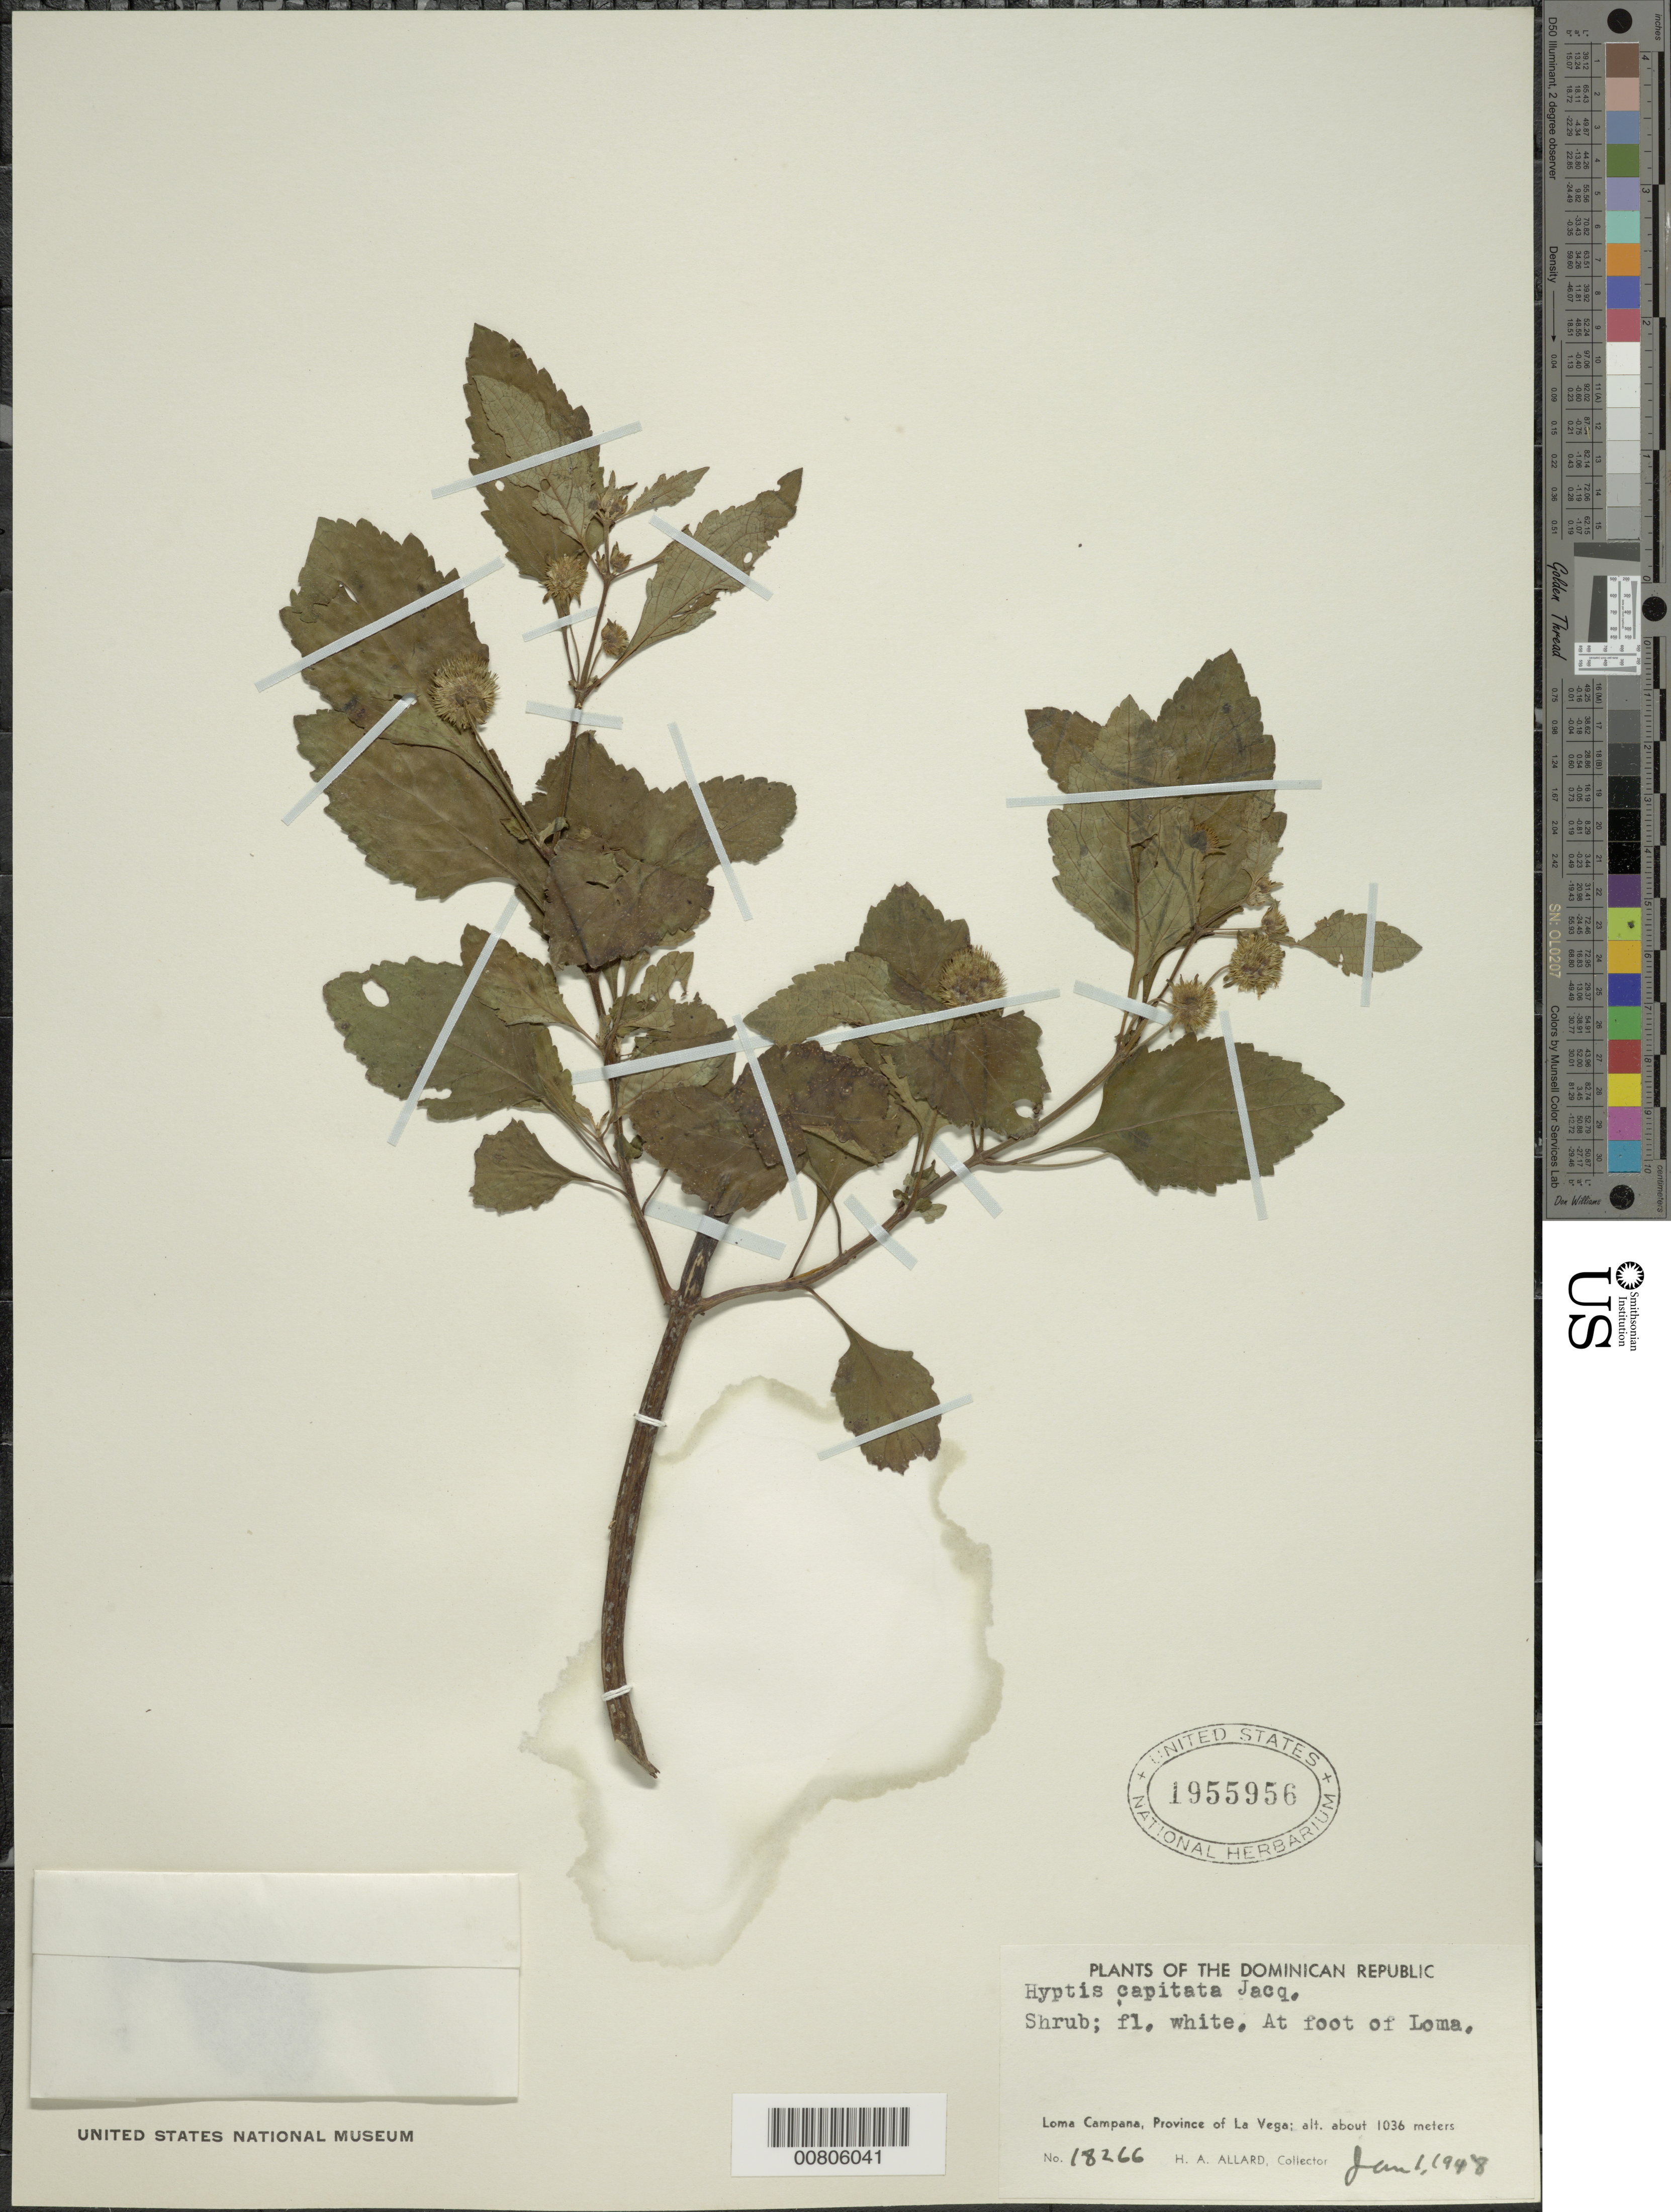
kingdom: Plantae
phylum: Tracheophyta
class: Magnoliopsida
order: Lamiales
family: Lamiaceae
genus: Hyptis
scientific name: Hyptis capitata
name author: Jacq.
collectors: H. A. Allard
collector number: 18266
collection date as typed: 01 Jan 1948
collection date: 1948-01-01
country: Dominican Republic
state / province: La Vega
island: Hispaniola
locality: Loma Campana, at foot of Loma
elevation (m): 1036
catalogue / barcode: US 1955956